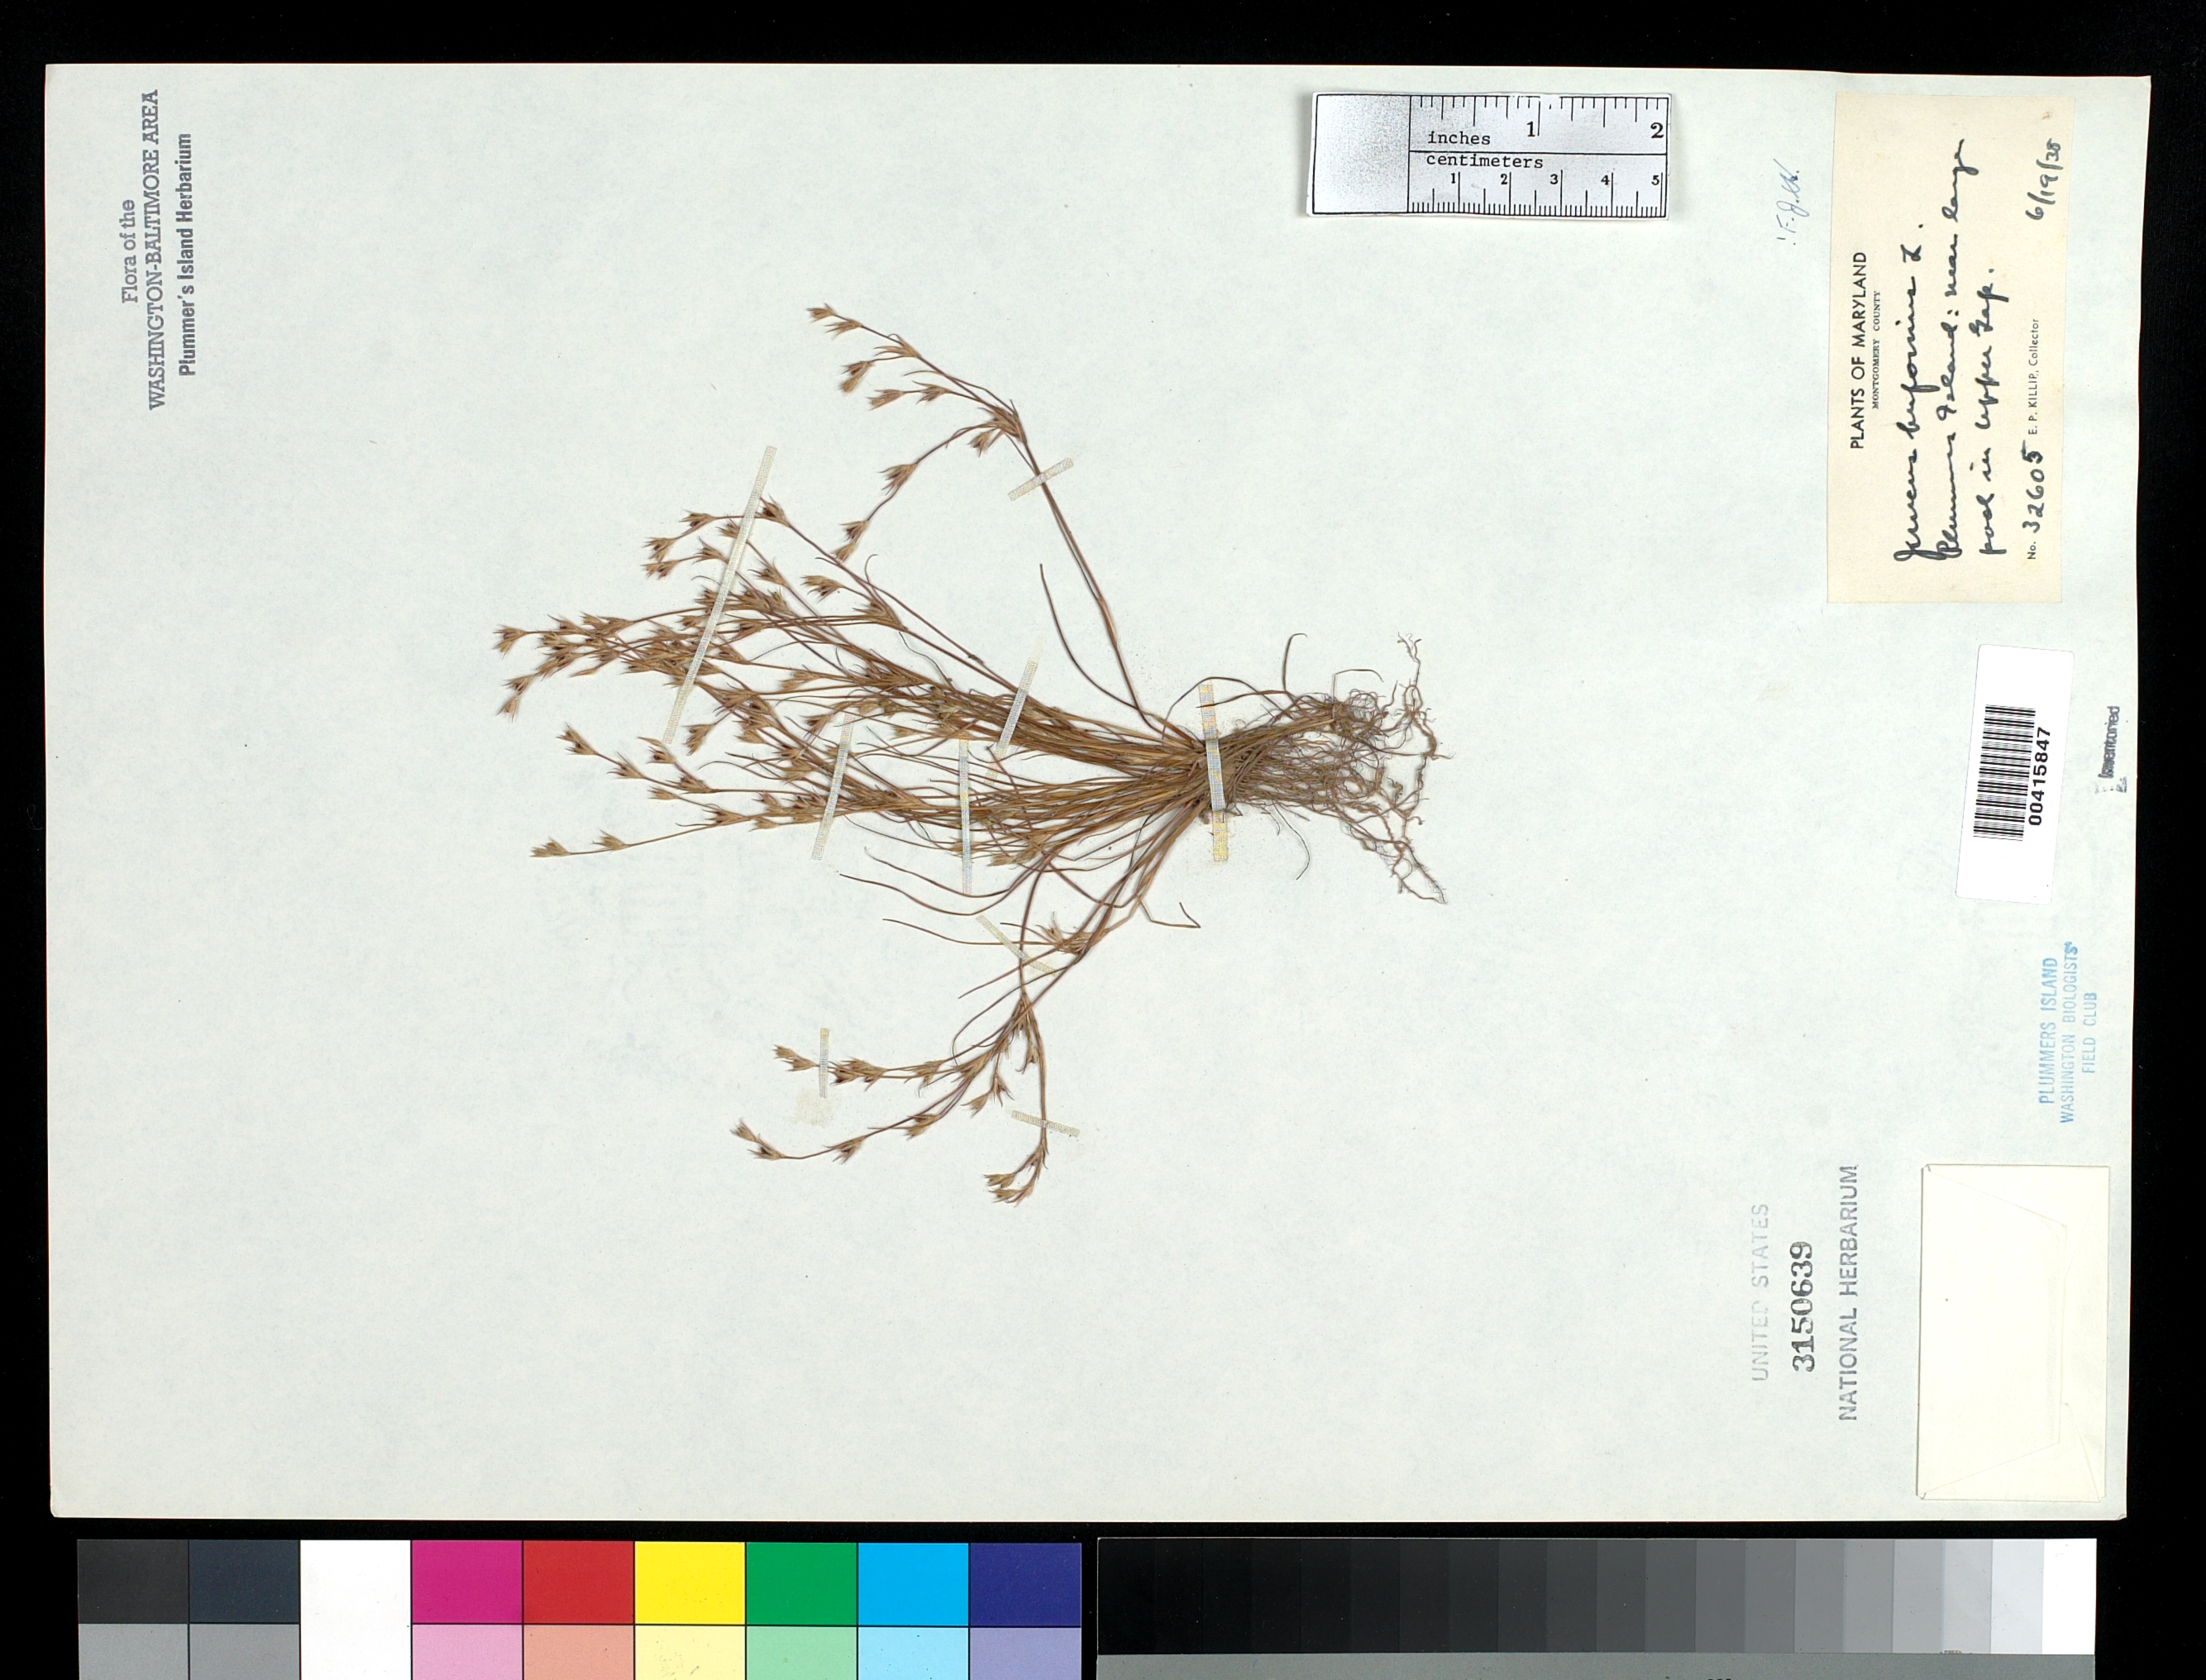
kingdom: Plantae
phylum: Tracheophyta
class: Liliopsida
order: Poales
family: Juncaceae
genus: Juncus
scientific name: Juncus bufonius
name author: L.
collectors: E. P. Killip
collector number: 32605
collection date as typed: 19 Jun 1938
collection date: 1938-06-19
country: United States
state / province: Maryland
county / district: Montgomery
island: Plummers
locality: Plummer's Island; near large pool in Upper Gap C. & O. Canal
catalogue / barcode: US 3150639